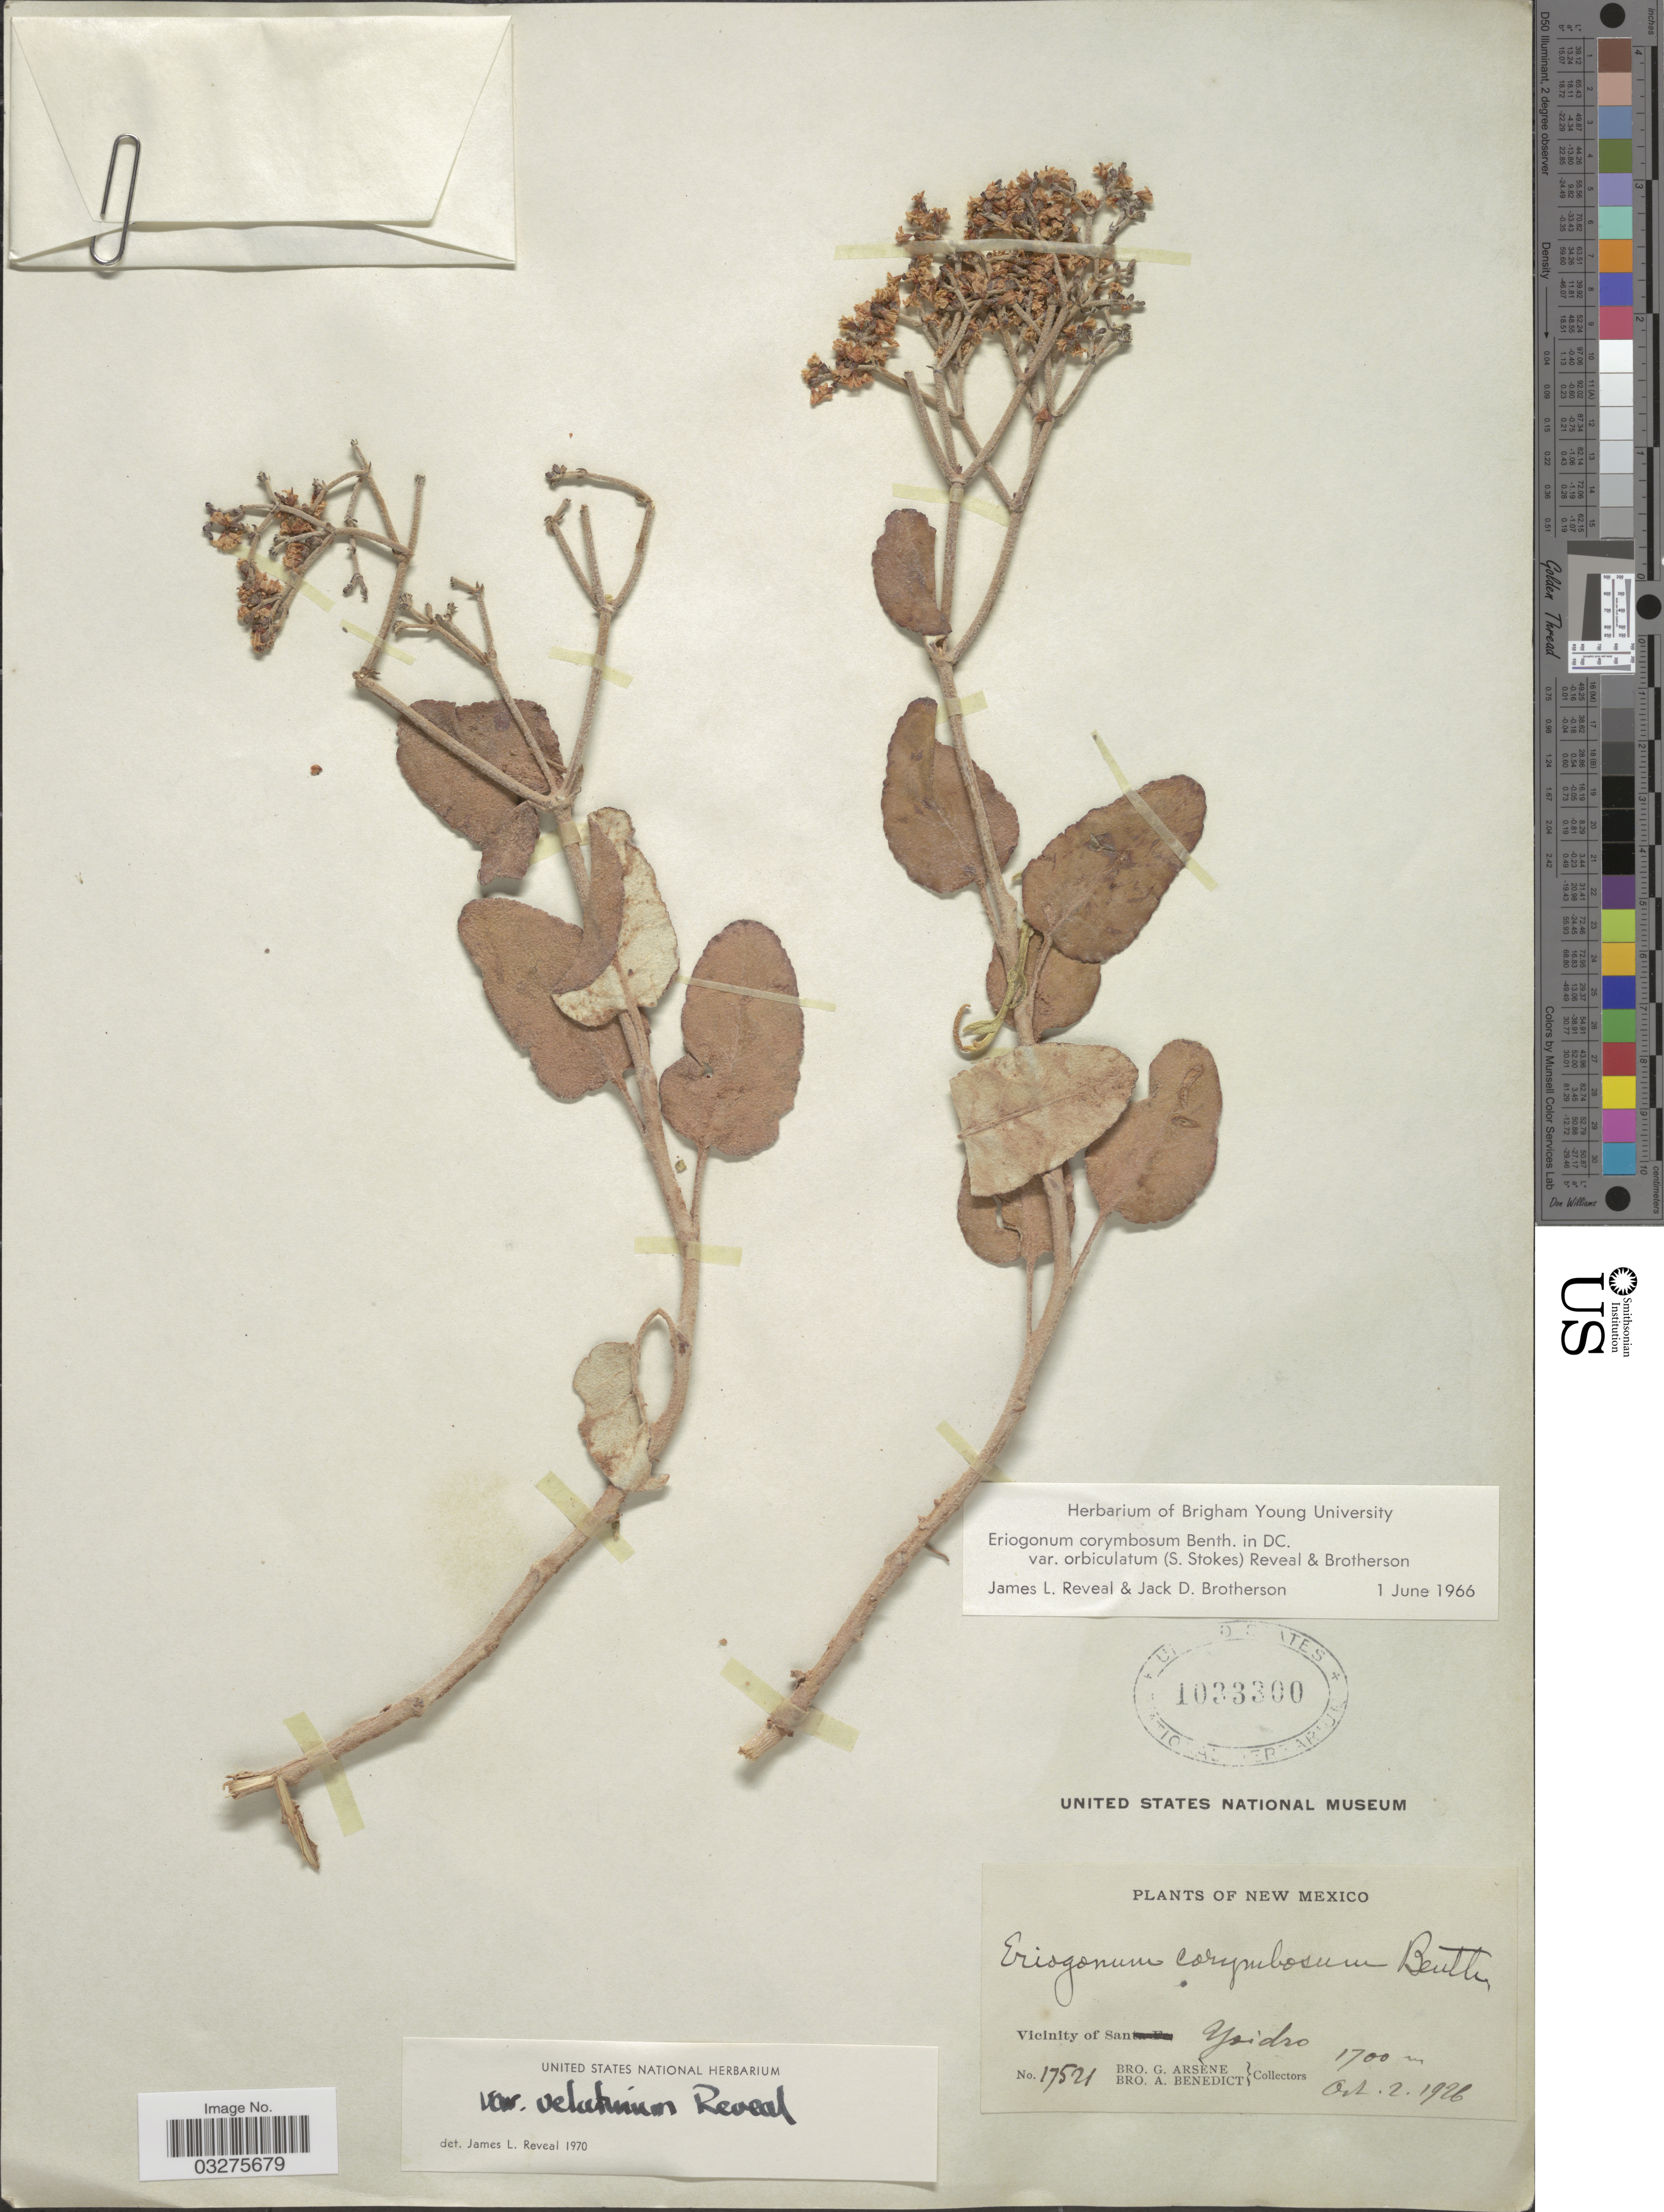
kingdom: Plantae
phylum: Tracheophyta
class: Magnoliopsida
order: Caryophyllales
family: Polygonaceae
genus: Eriogonum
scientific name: Eriogonum corymbosum var. velutinum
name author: Reveal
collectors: Bro. G. Arsène & Bro. A. Benedict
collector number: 17521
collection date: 1926-10-02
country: United States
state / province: New Mexico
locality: Vicinity of San Ysidro.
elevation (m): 1700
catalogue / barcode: US 1033300